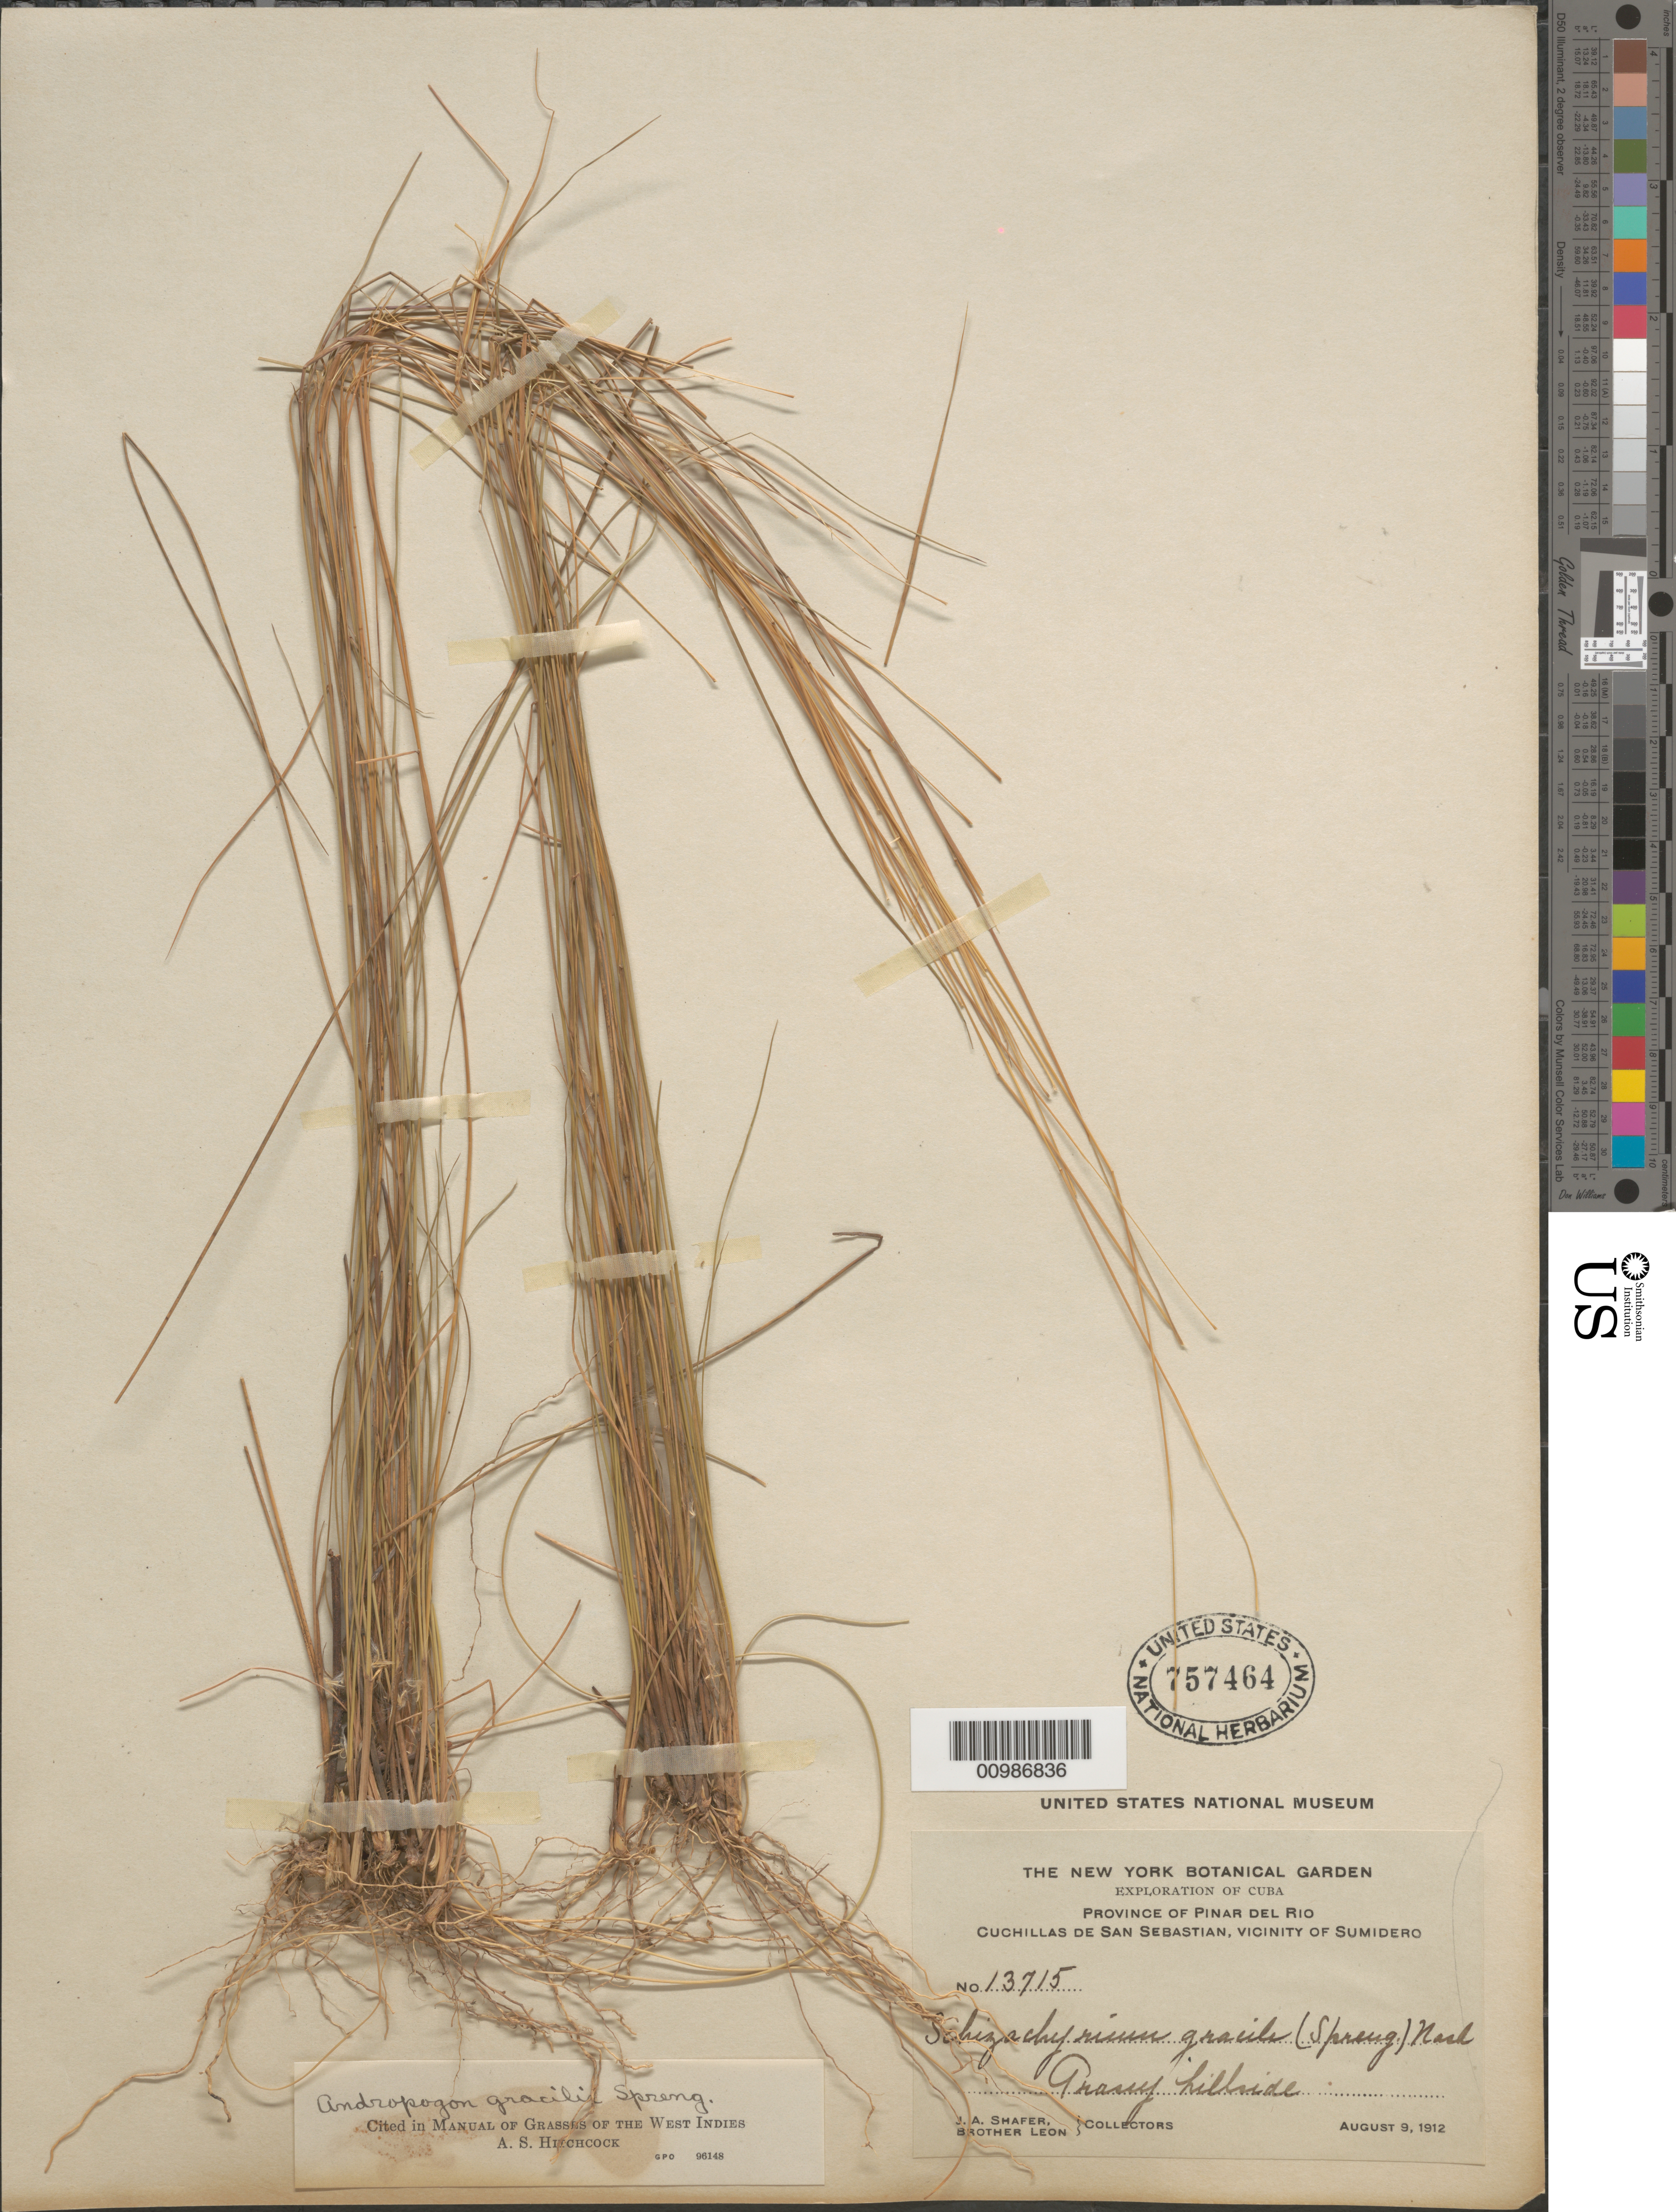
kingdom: Plantae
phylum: Tracheophyta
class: Liliopsida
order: Poales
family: Poaceae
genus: Andropogon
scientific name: Andropogon gracilis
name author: Spreng.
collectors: J. A. Shafer & Bro. León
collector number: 13715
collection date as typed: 09 Aug 1912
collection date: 1912-08-09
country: Cuba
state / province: Pinar del Rio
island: Cuba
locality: Cuchillas de San Sebastian, Vicinity of Sumidero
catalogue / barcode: US 757464